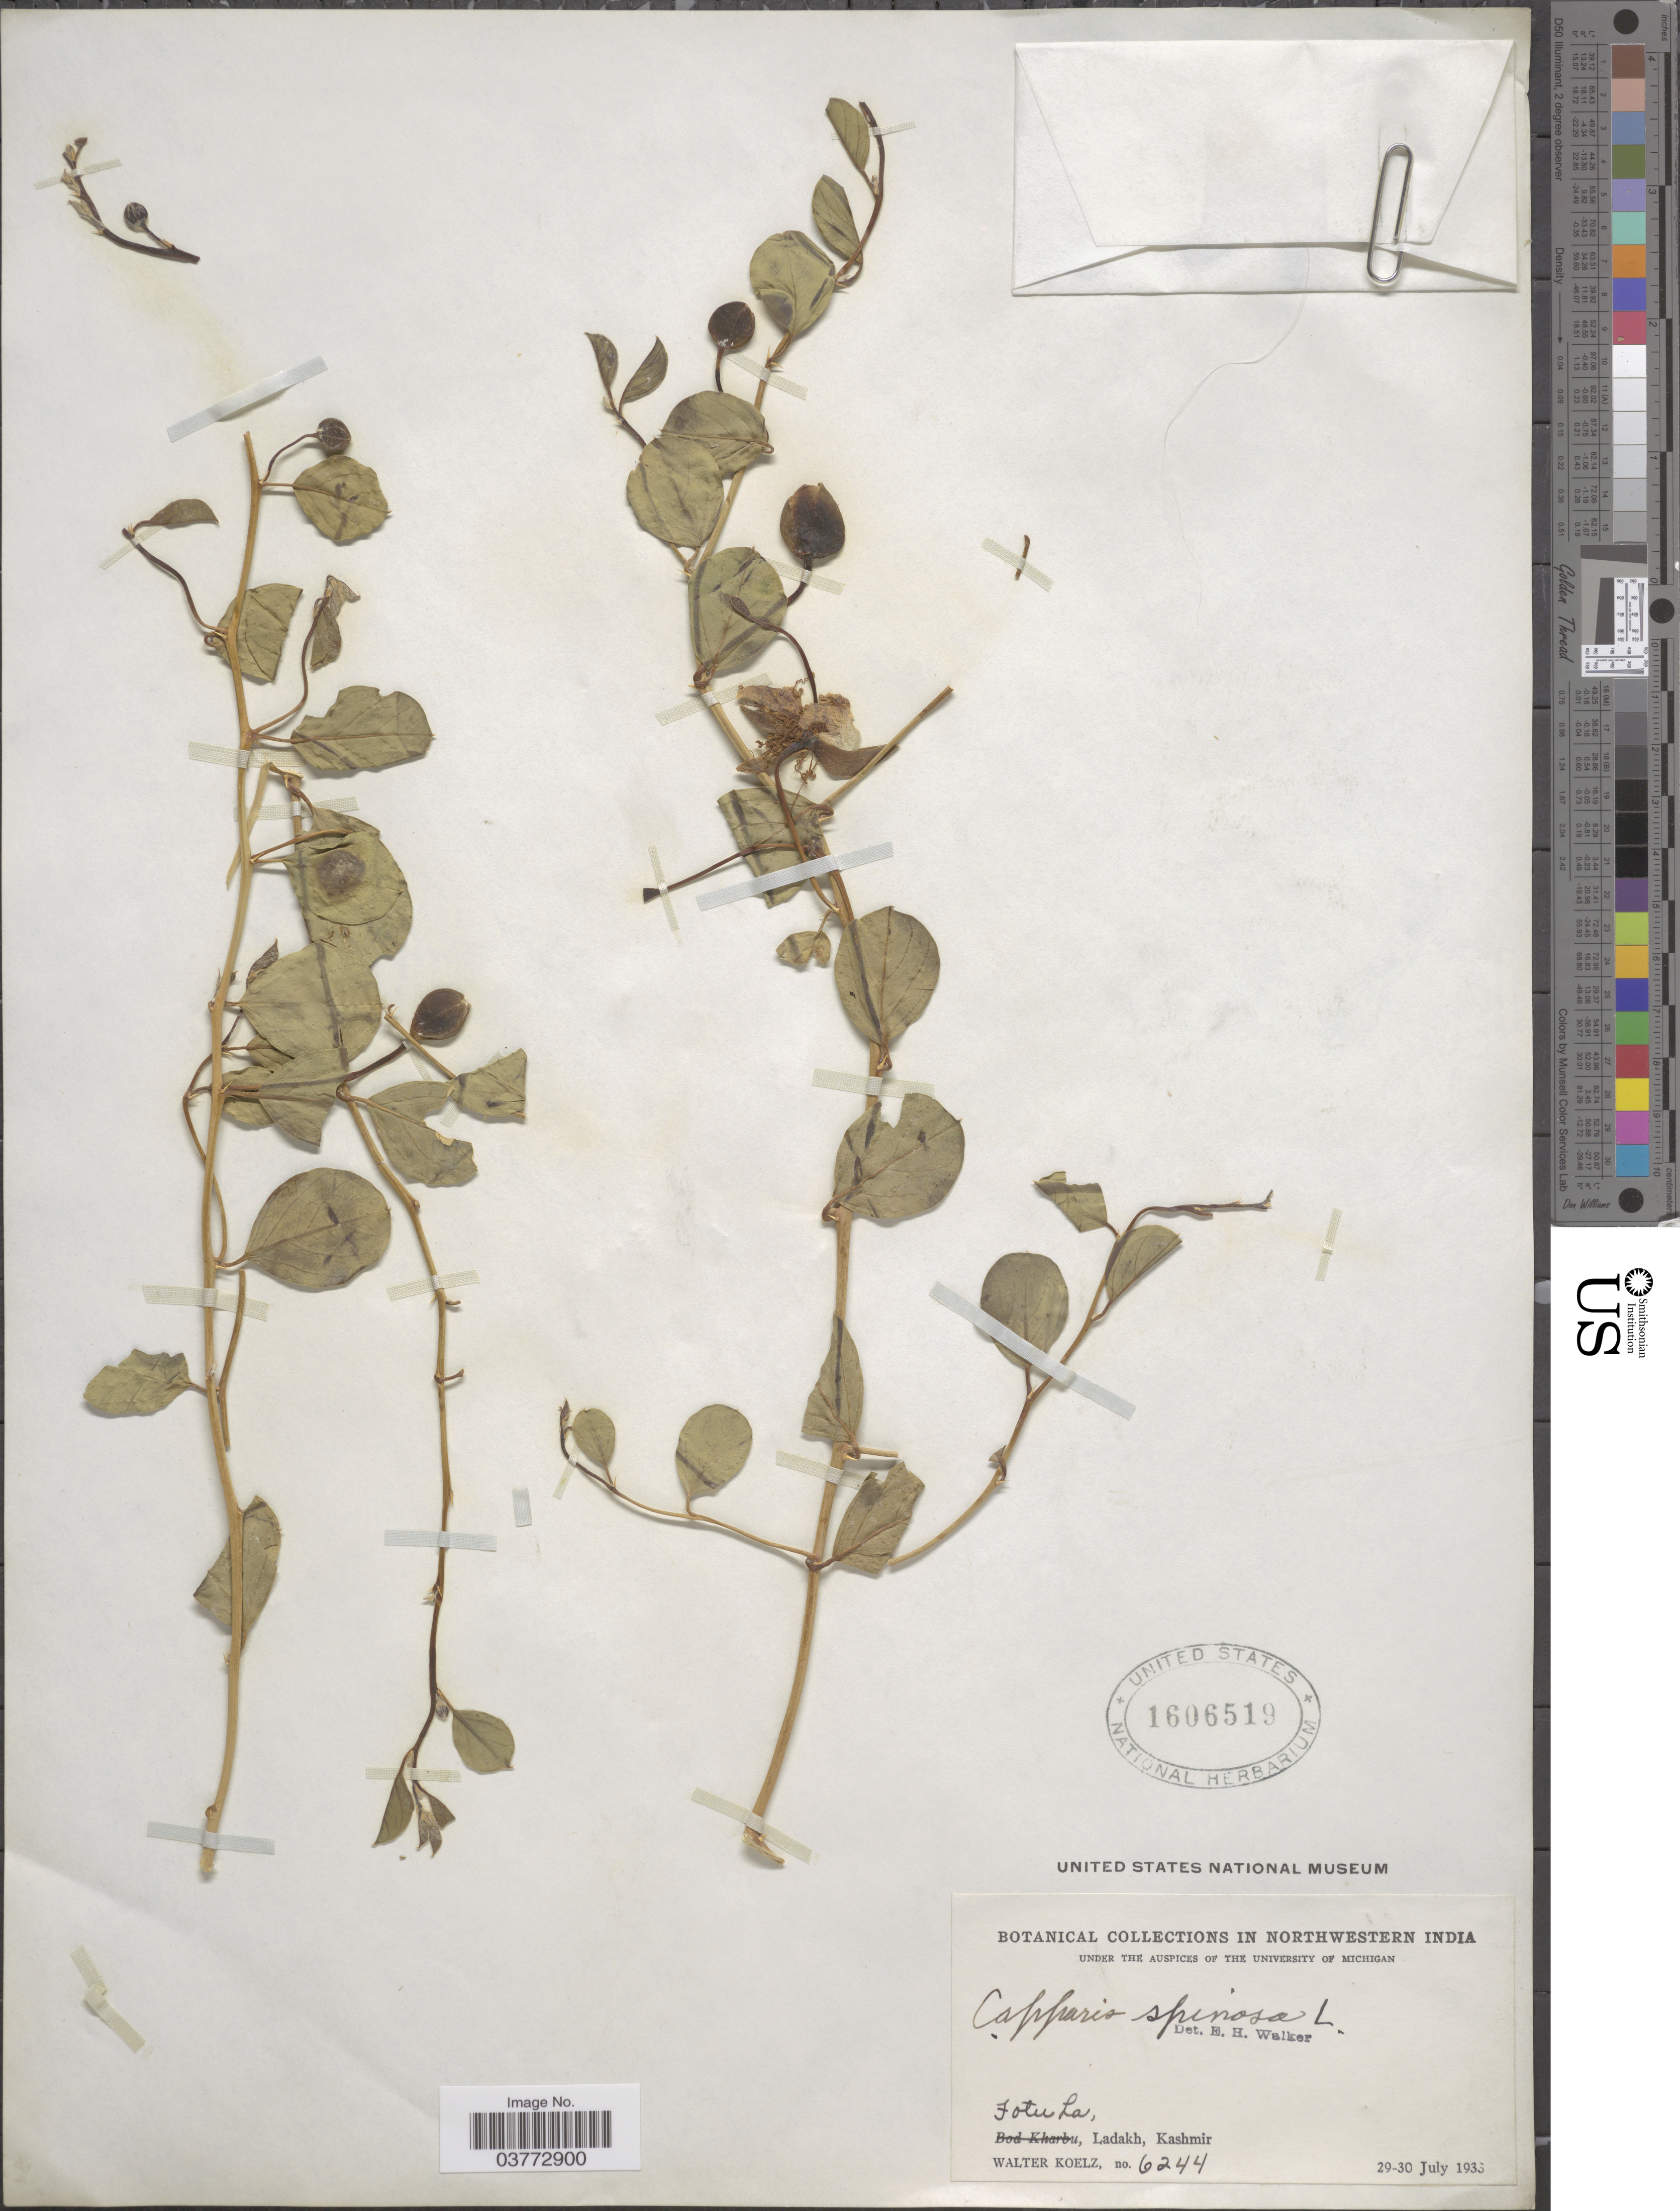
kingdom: Plantae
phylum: Tracheophyta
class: Magnoliopsida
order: Brassicales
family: Capparaceae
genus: Capparis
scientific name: Capparis sicula subsp. sicula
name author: Veill. ex Duhamel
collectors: W. N. Koelz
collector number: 6244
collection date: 1933-07-29/1933-07-30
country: India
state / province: Jammu and Kashmir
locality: Northwestern India. Fotu La, Ladakh, Kashmir.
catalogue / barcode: US 1606519